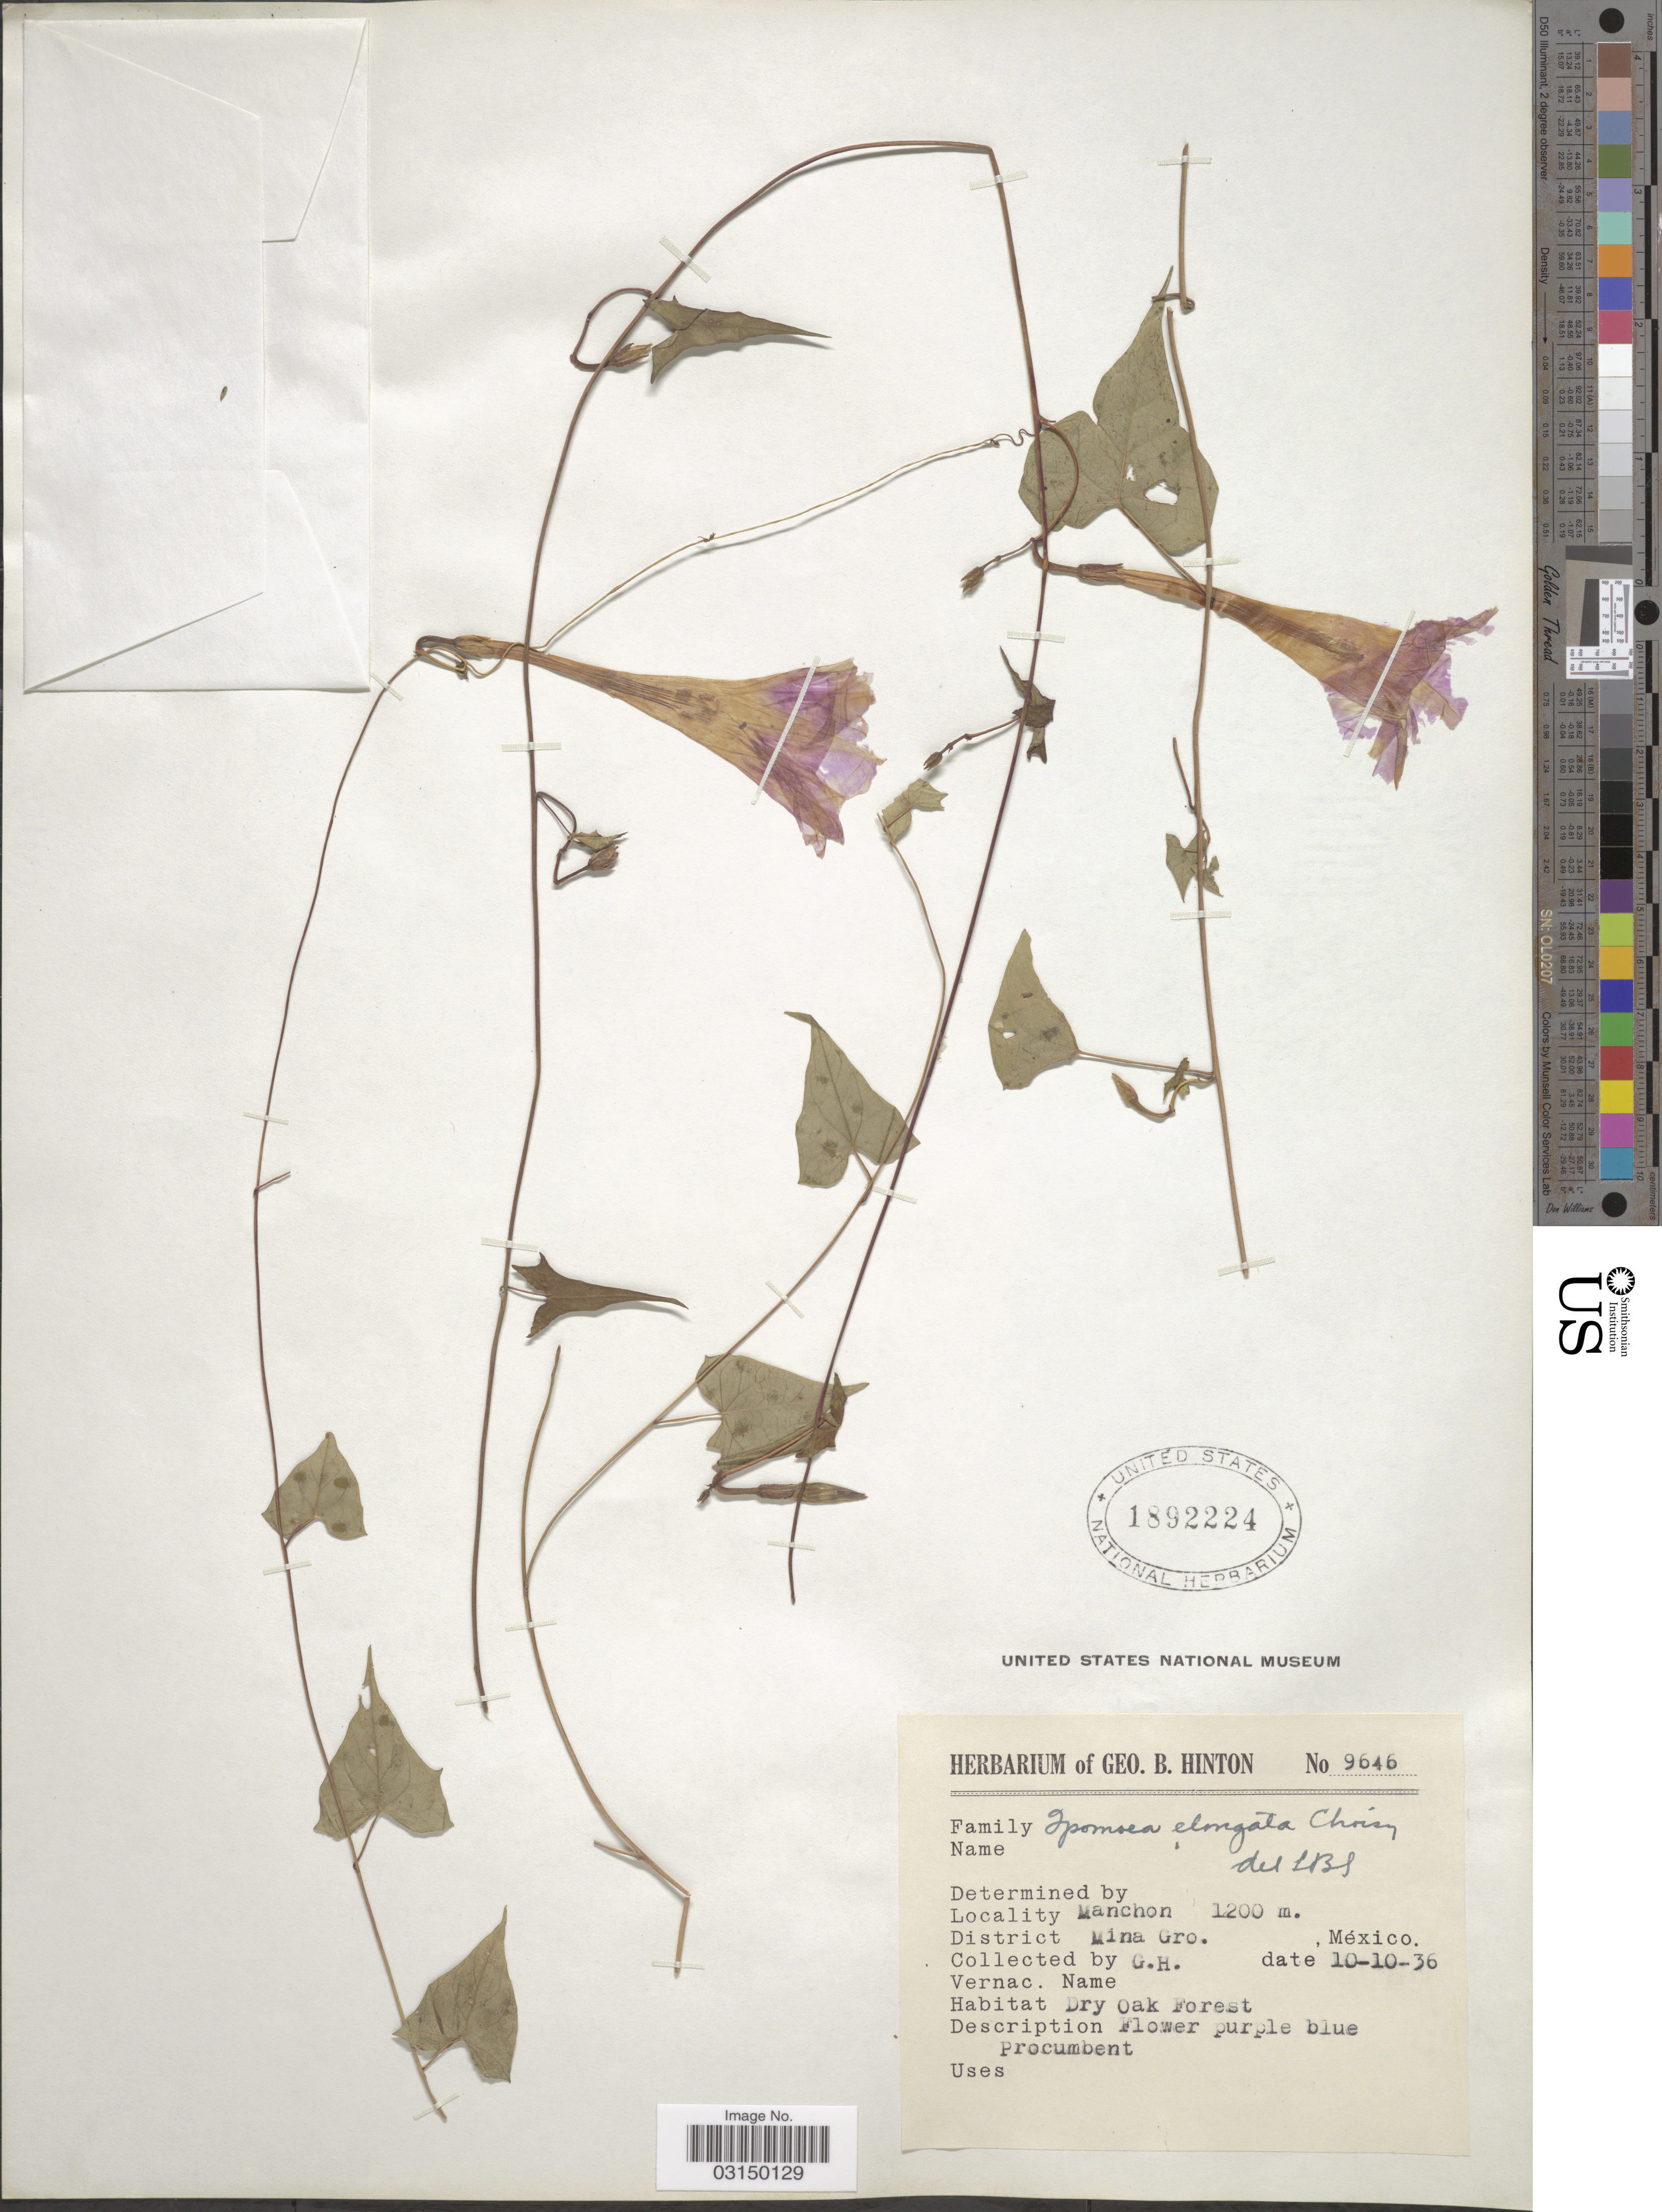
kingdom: Plantae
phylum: Tracheophyta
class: Magnoliopsida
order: Solanales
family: Convolvulaceae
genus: Ipomoea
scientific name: Ipomoea elongata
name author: Choisy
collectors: G. B. Hinton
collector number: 9646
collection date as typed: Transcribed d/m/y: 10/10/36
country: Mexico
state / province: Guerrero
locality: Manchon. District Mina Gro.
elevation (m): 1200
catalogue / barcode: US 1892224